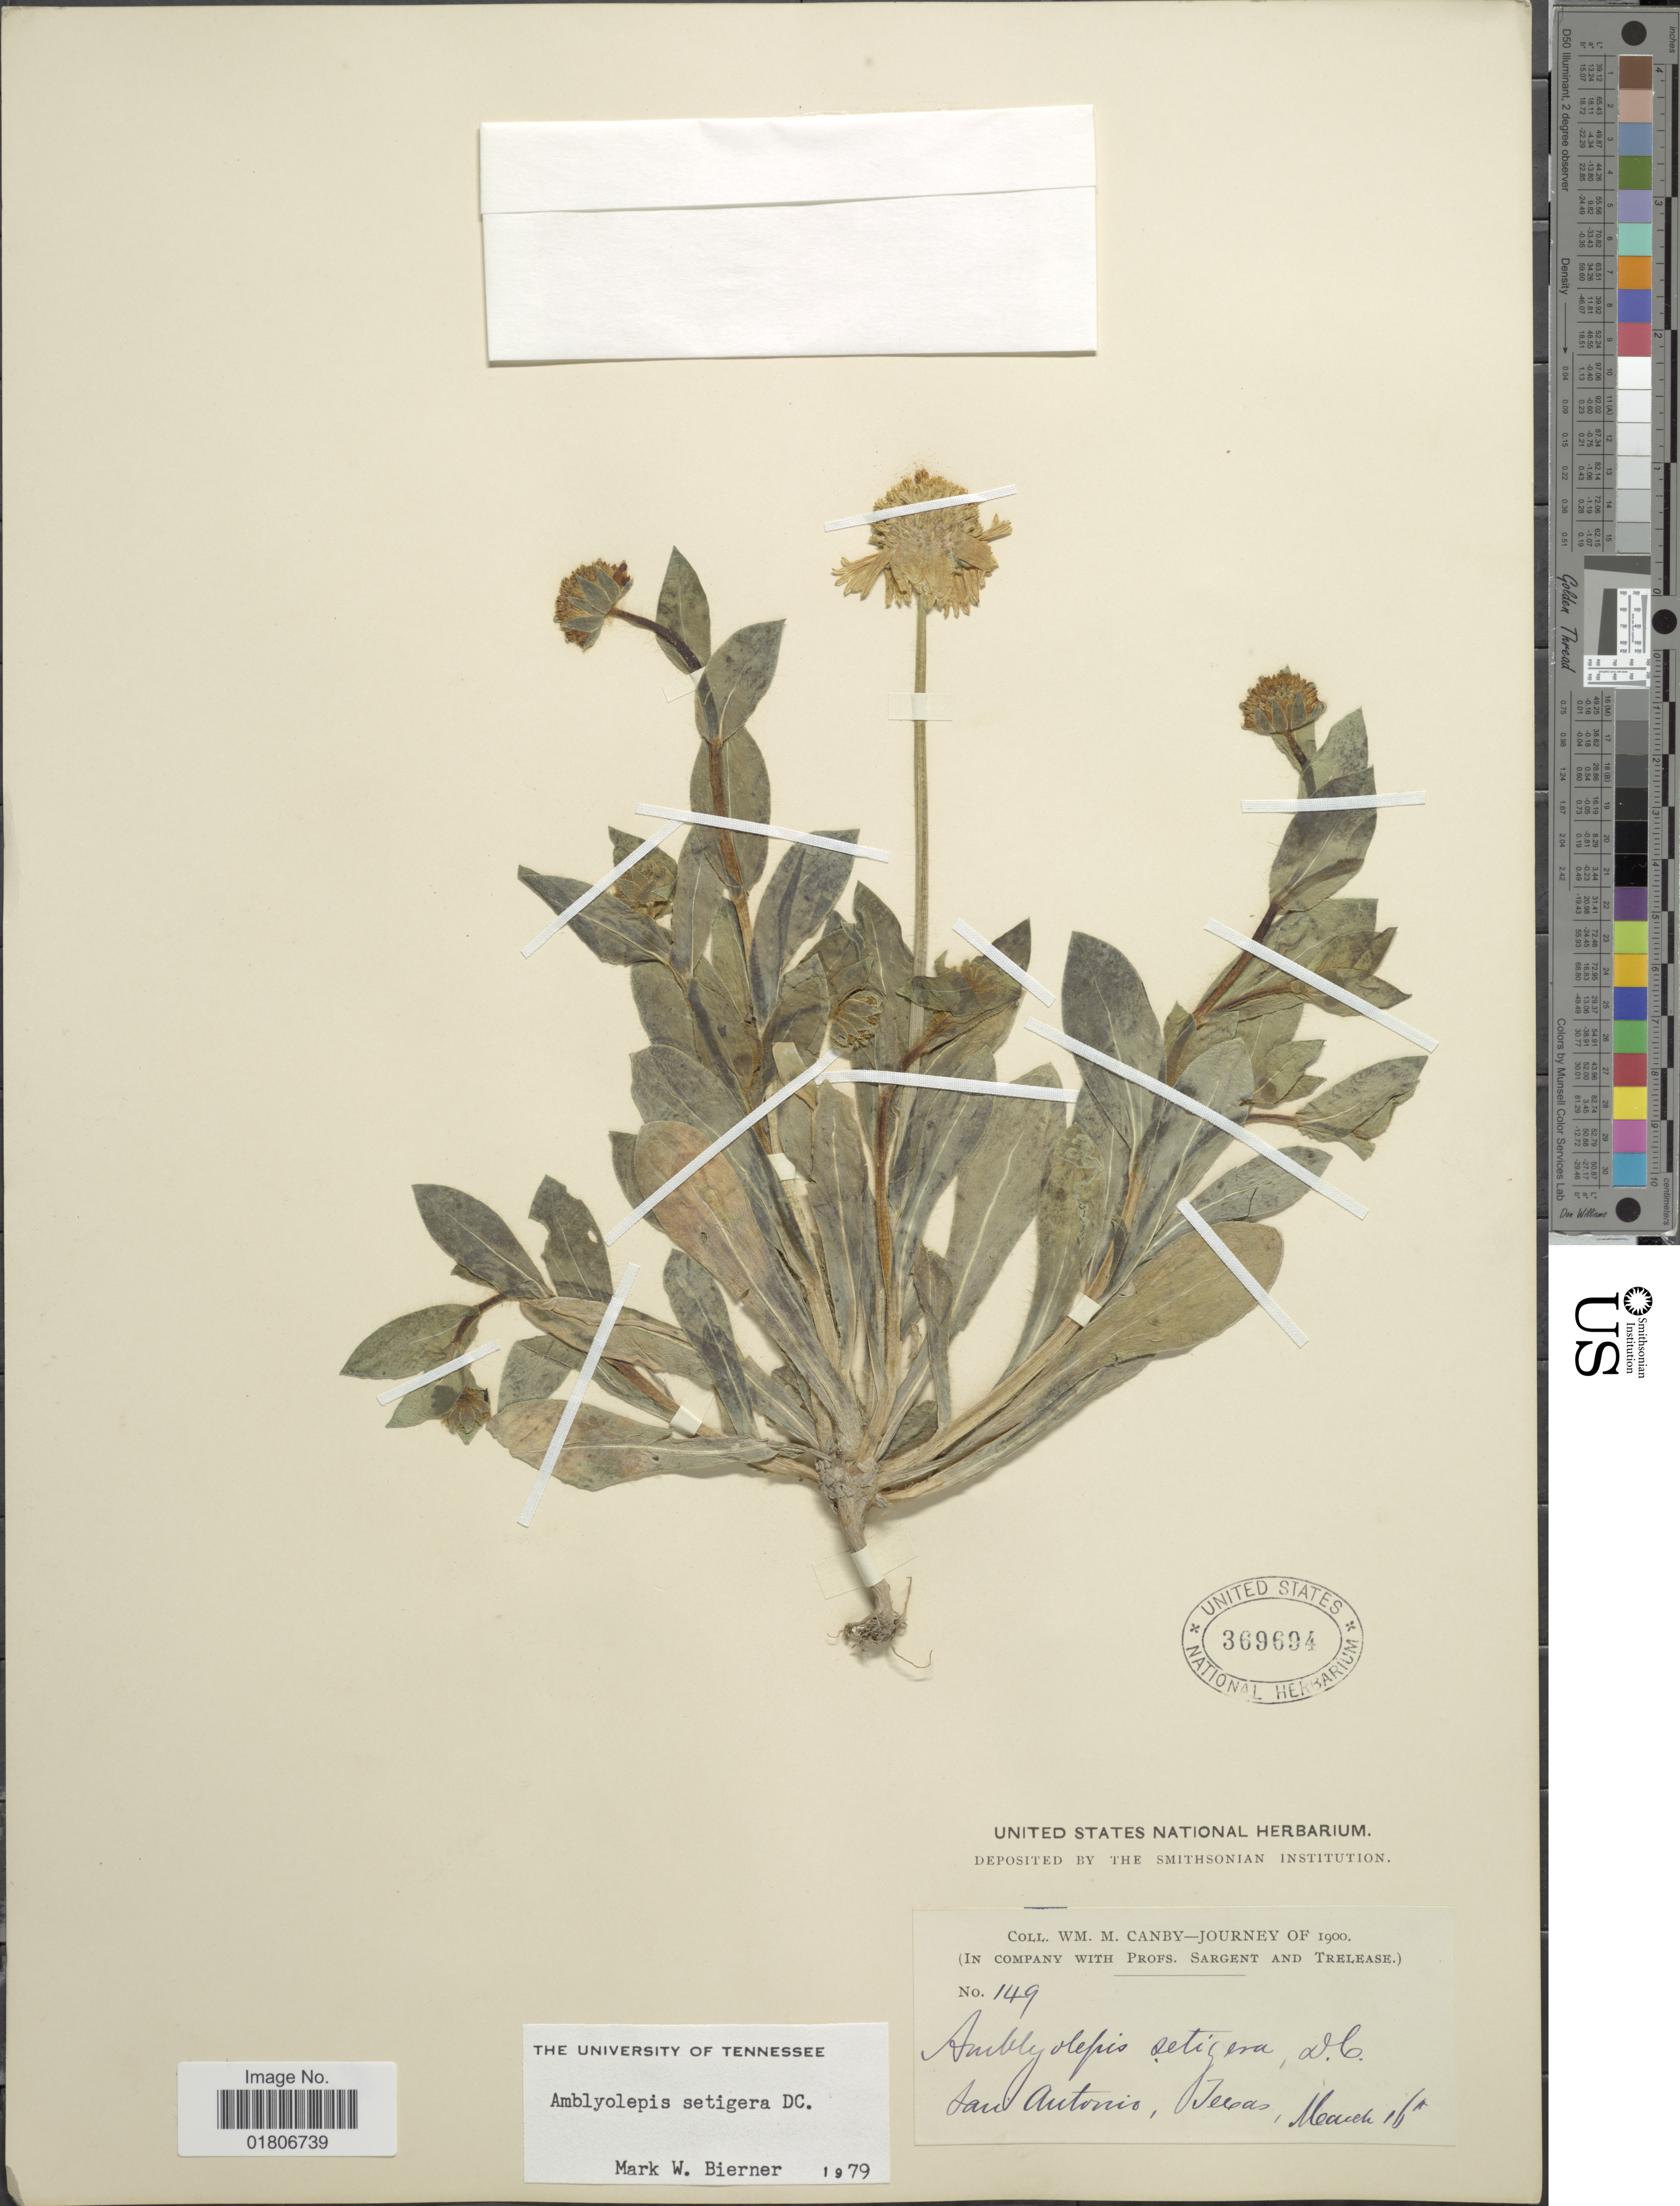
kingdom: Plantae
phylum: Tracheophyta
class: Magnoliopsida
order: Asterales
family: Asteraceae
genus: Amblyolepis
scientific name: Amblyolepis setigera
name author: DC.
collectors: W. M. Canby, -- Sargent & -- Trelease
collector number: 149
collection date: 1900-03-16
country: United States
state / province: Texas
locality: San Antonio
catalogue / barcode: US 369694